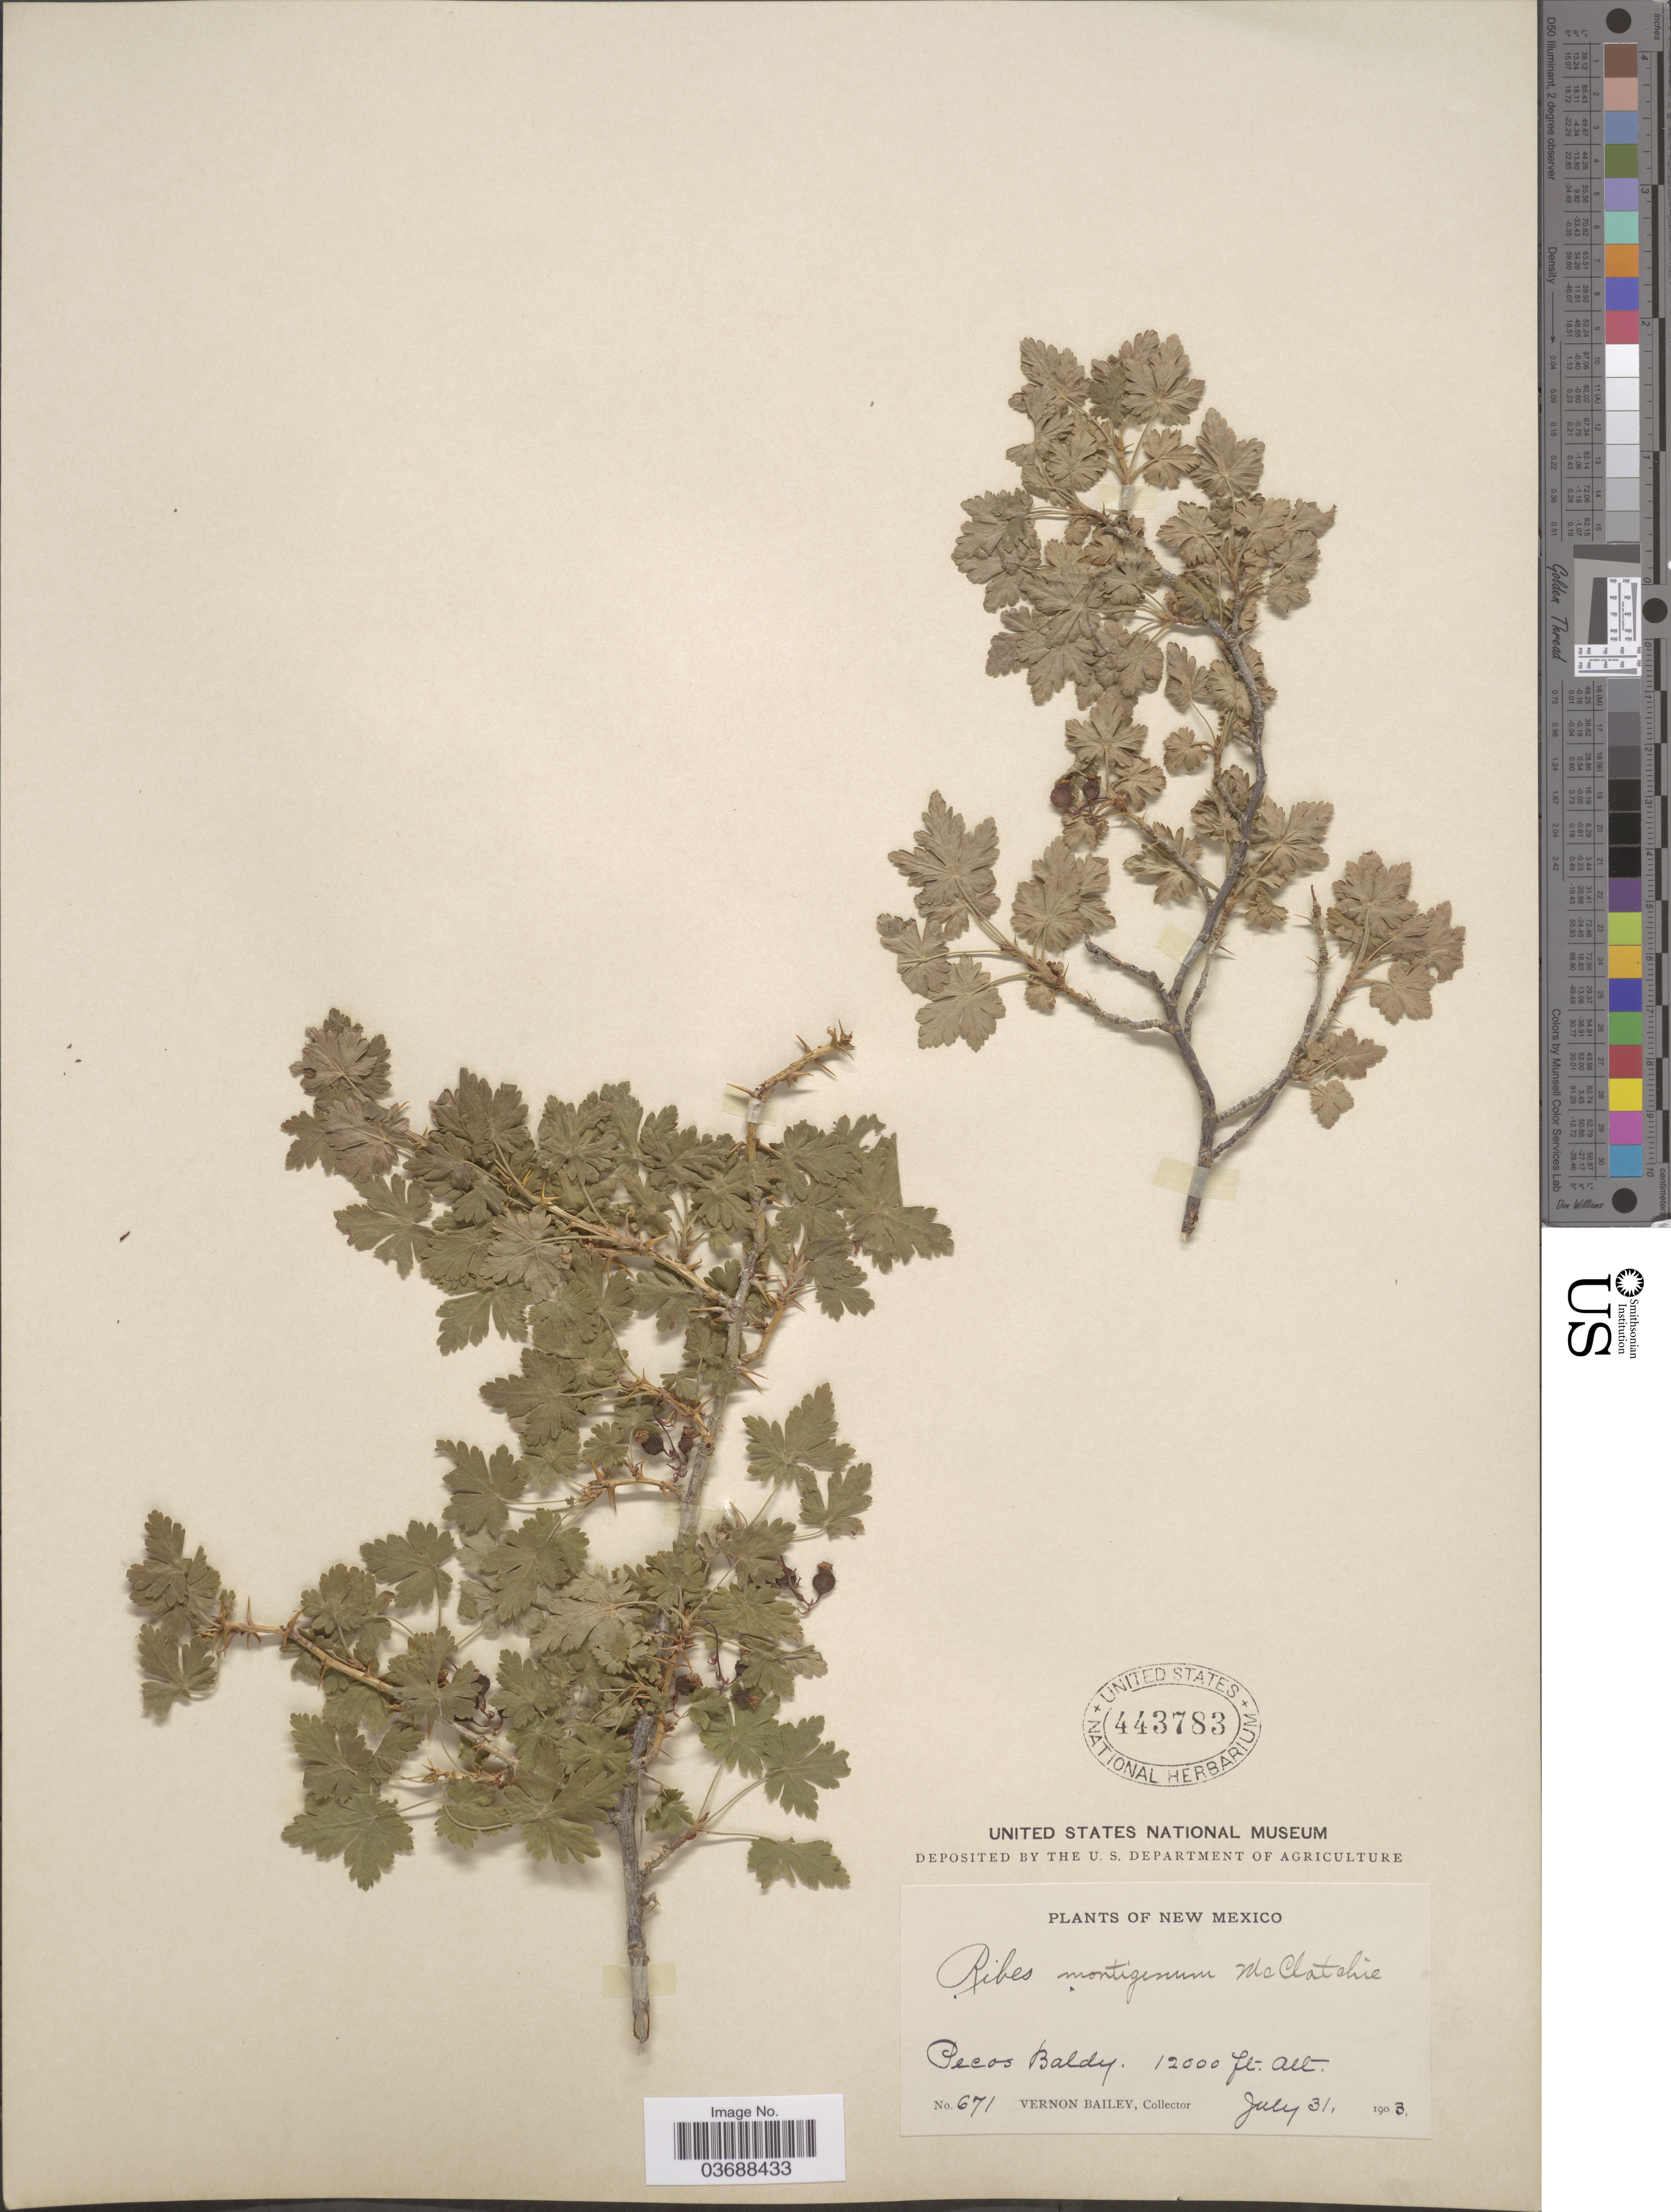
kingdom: Plantae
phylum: Tracheophyta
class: Magnoliopsida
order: Saxifragales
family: Grossulariaceae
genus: Ribes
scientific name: Ribes montigenum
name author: McClatchie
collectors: V. O. Bailey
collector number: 671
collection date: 1903-07-31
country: United States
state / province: New Mexico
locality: Pecos Baldy.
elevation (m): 3658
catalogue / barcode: US 443783